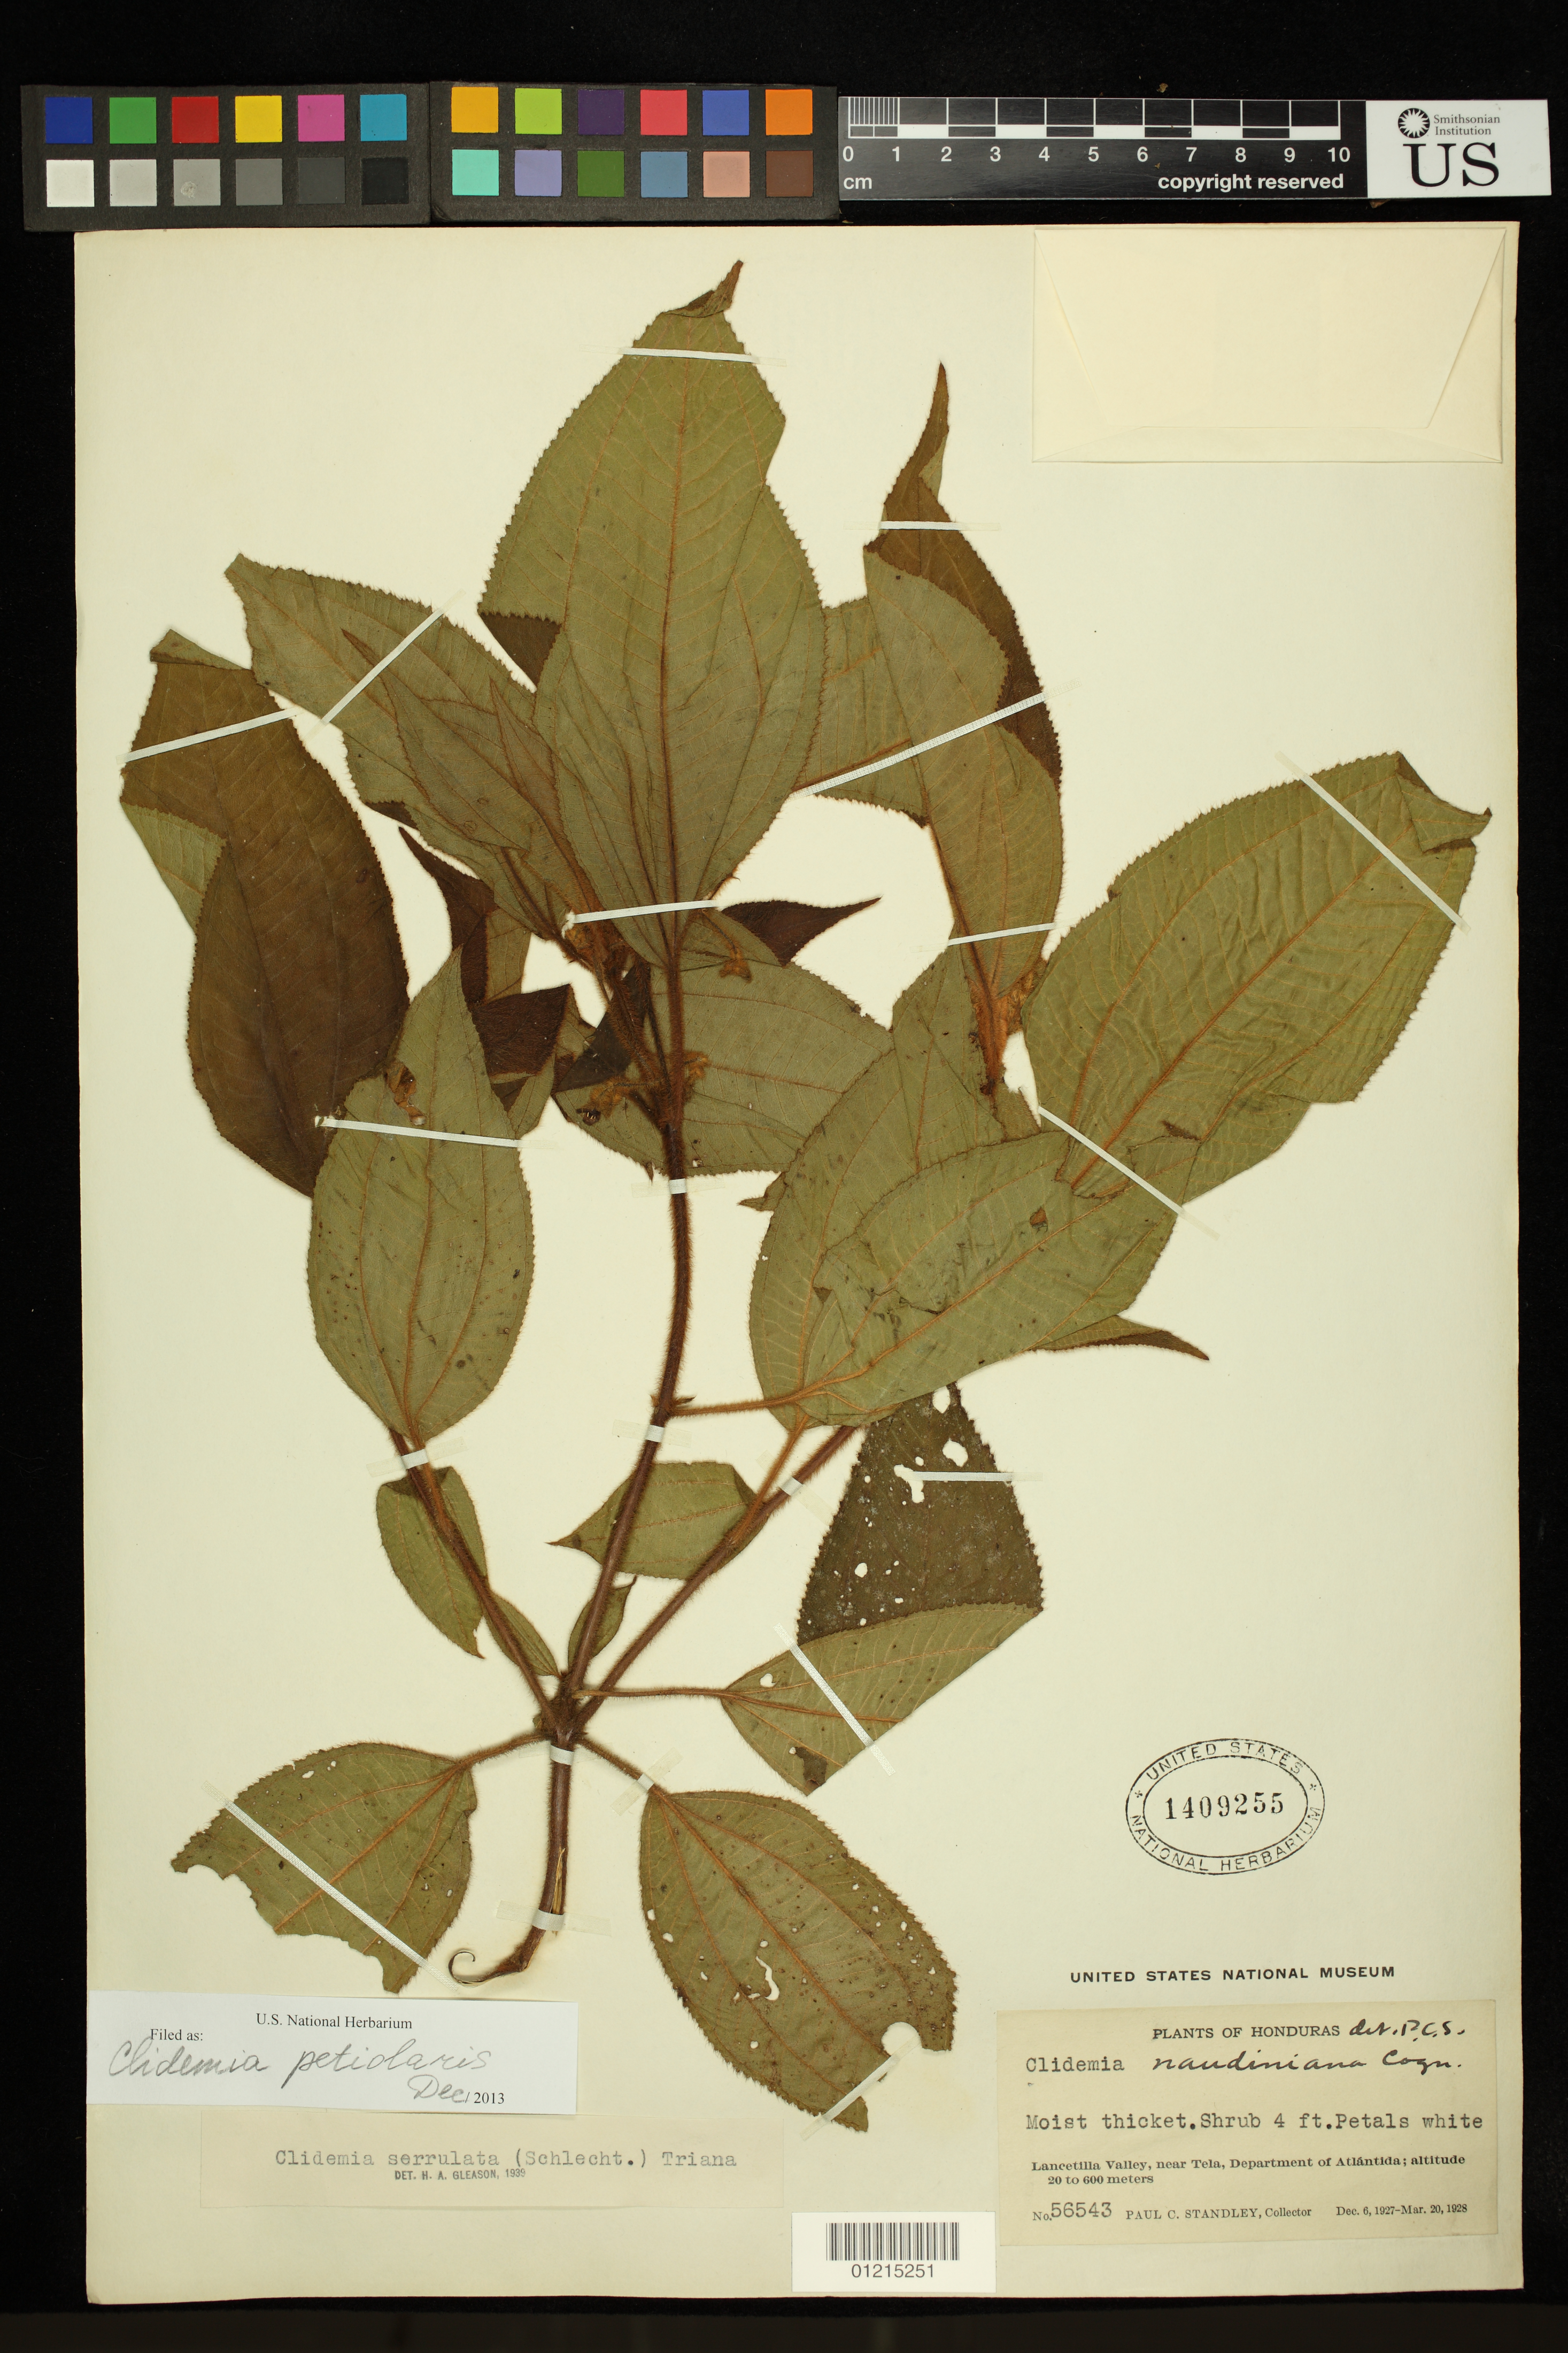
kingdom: Plantae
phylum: Tracheophyta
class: Magnoliopsida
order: Myrtales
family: Melastomataceae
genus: Clidemia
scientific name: Clidemia petiolaris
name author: (Schltdl. & Cham.) Schltdl. ex Triana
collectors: P. C. Standley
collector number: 56543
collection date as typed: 06 Dec 1927 to 20 Mar 1928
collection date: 1927-12-06/1928-03-20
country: Honduras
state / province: Atlántida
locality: Lancetilla Valley, near Tela.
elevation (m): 20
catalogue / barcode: US 1409255